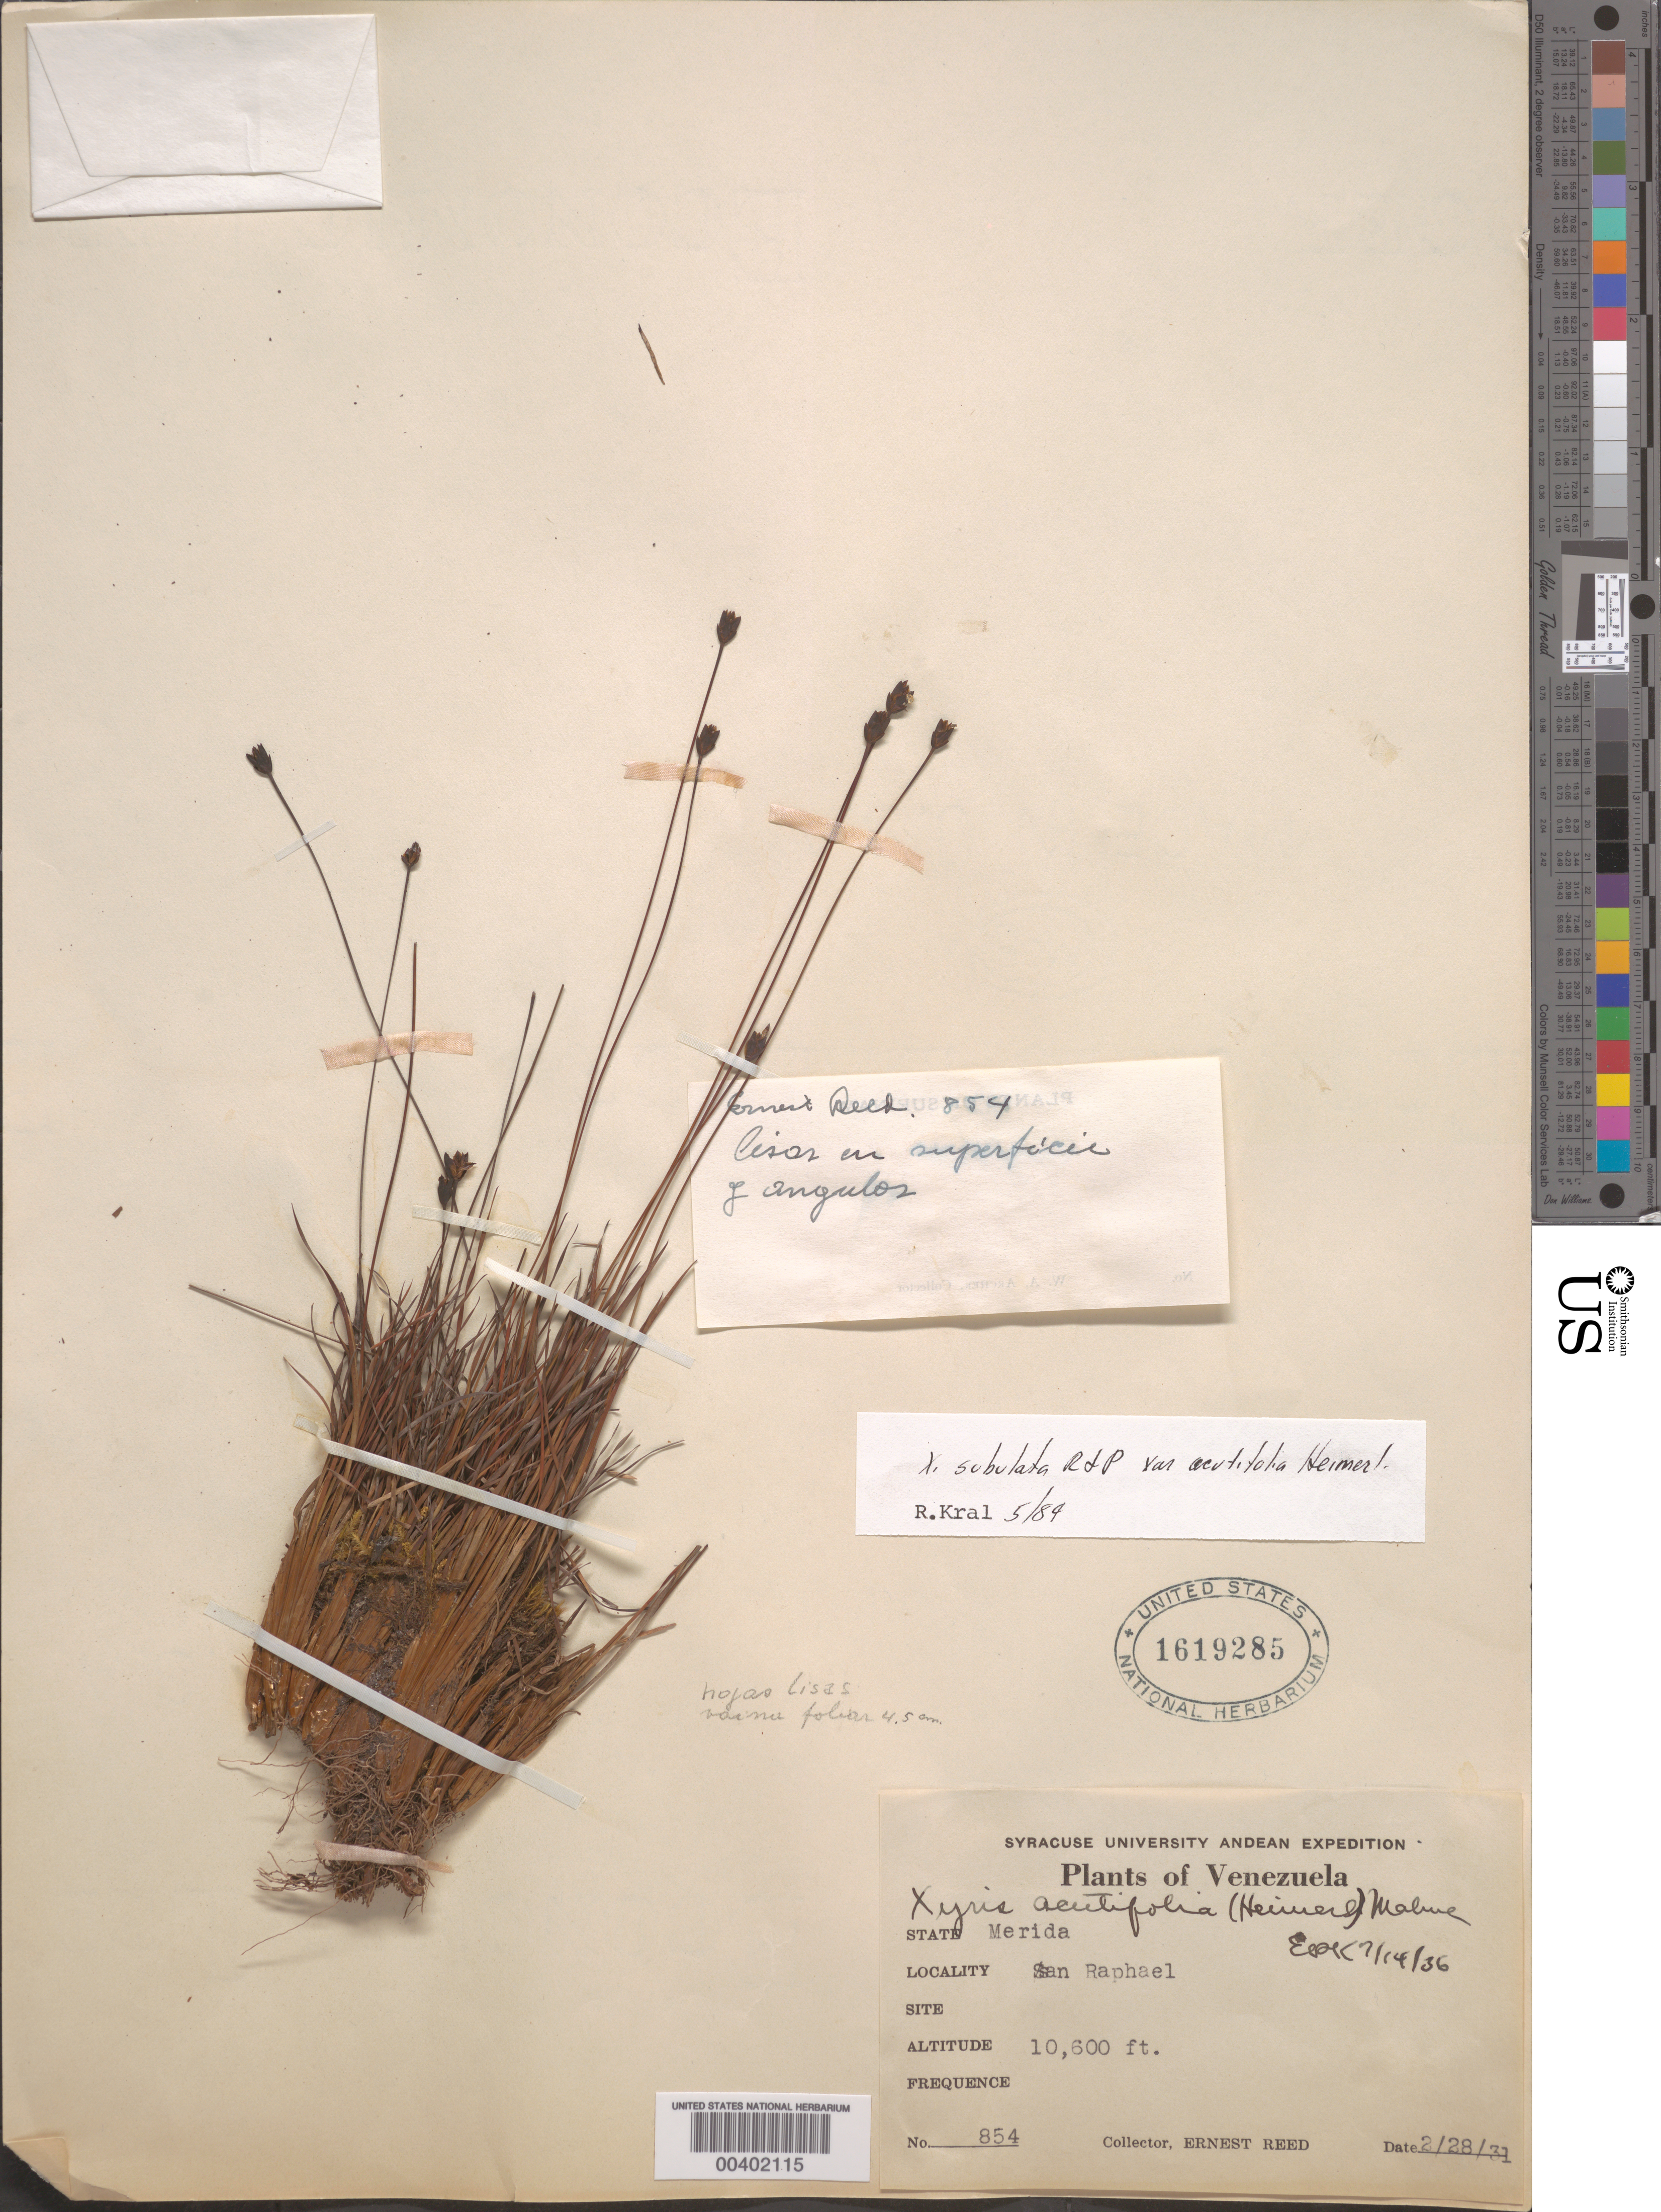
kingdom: Plantae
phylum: Tracheophyta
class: Liliopsida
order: Poales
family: Xyridaceae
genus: Xyris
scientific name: Xyris subulata var. acutifolia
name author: Ruiz & Pav.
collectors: E. Reed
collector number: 854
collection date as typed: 28 Feb 1931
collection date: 1931-02-28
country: Venezuela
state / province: Mérida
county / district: Rangel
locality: San Raphael San Raphael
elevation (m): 3231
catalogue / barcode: US 1619285